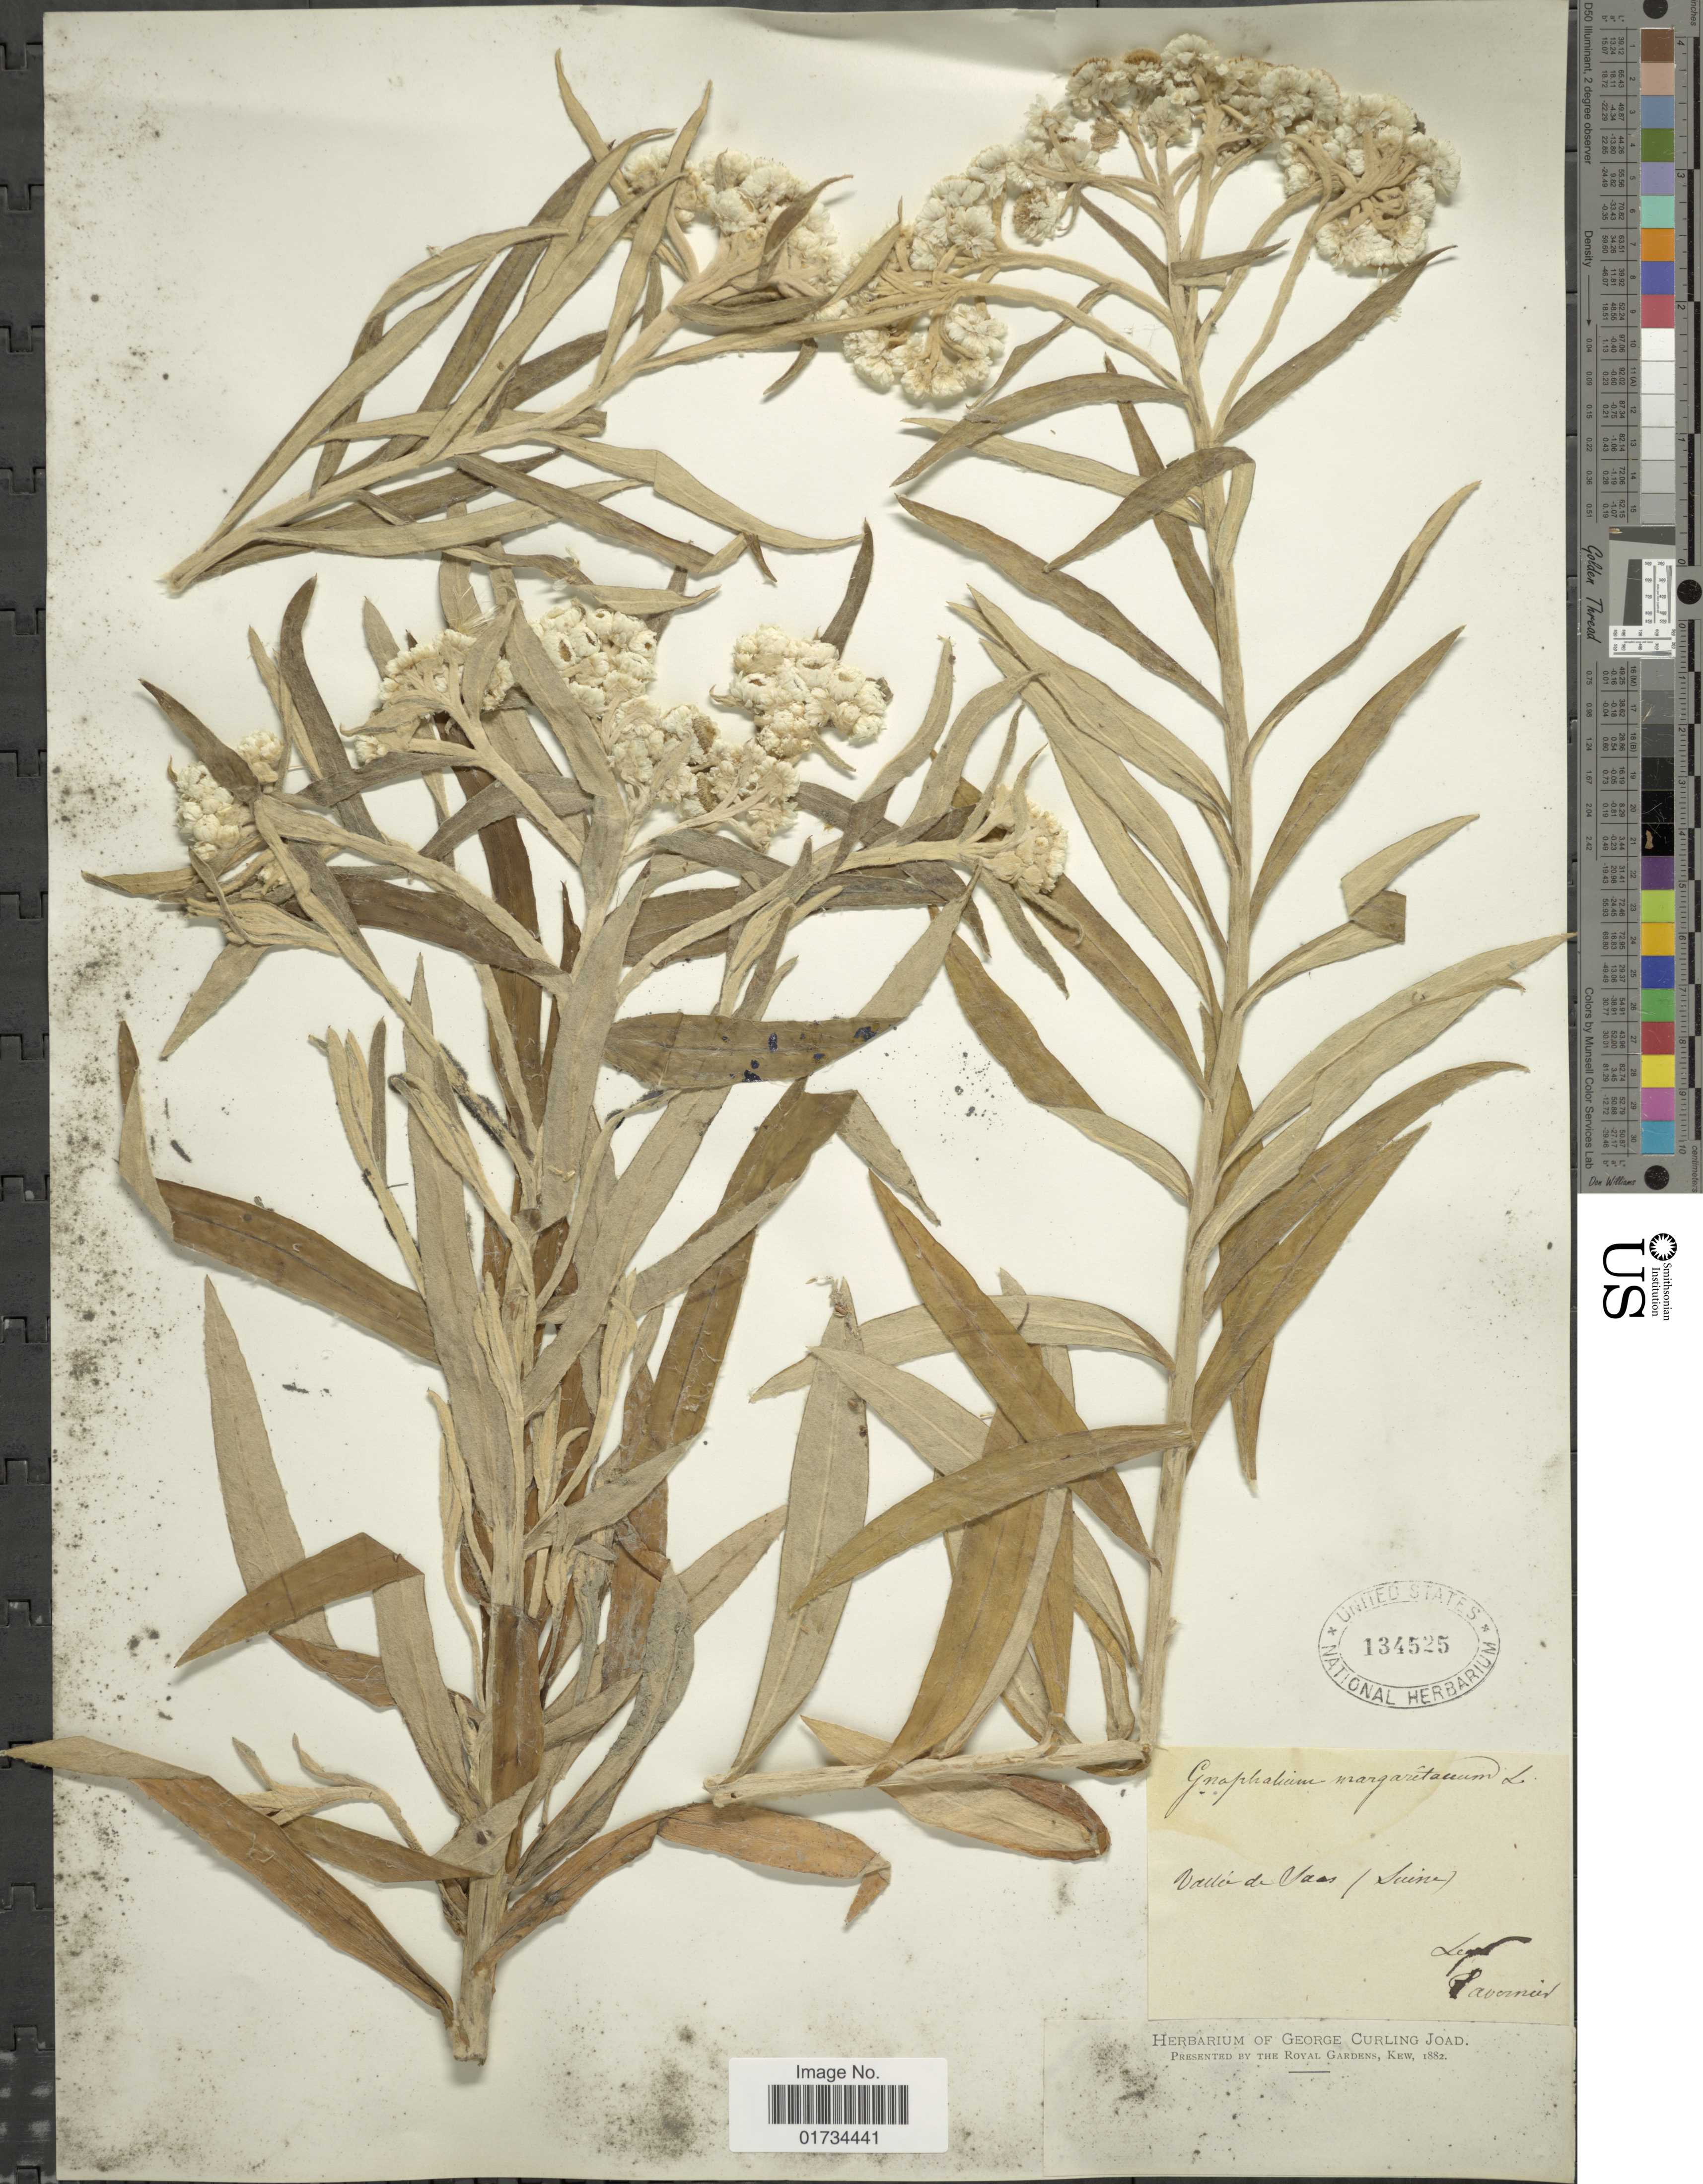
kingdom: Plantae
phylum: Tracheophyta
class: Magnoliopsida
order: Asterales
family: Asteraceae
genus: Anaphalis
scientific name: Anaphalis margaritacea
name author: (L.) Benth. & Hook. f.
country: Switzerland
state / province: Graubunden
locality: Valle de Vaas (Suine)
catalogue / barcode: US 134525